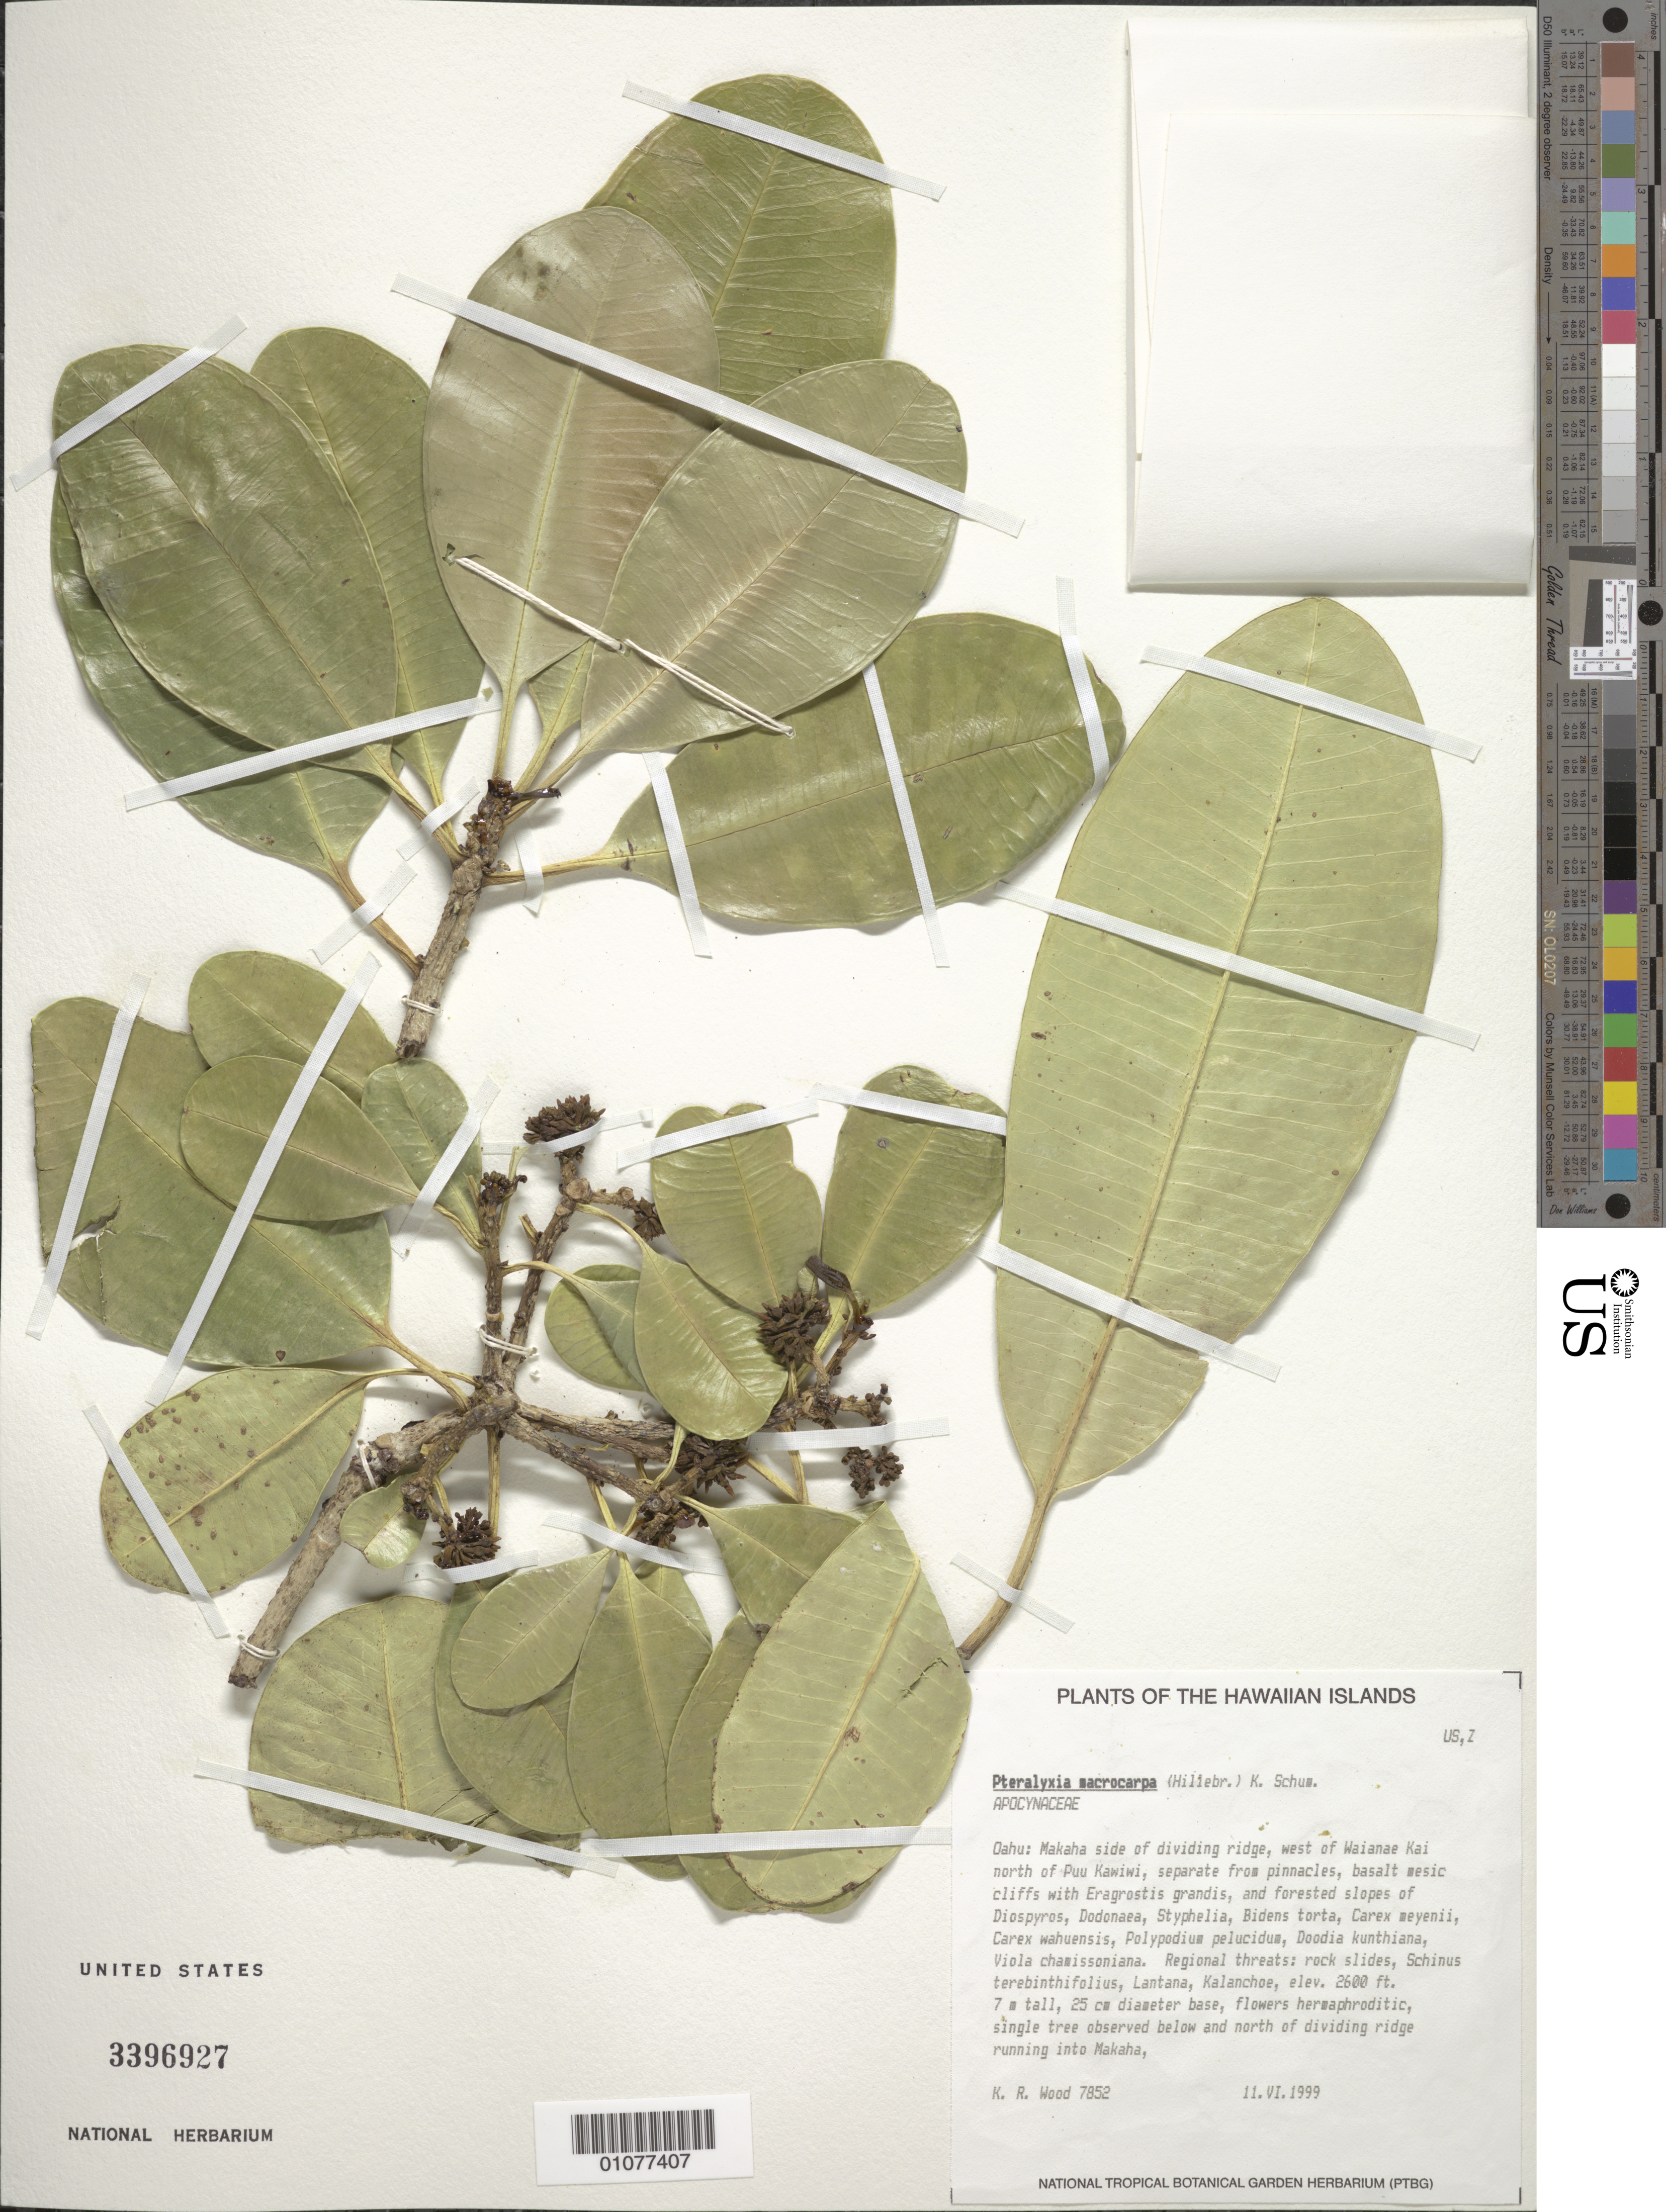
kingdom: Plantae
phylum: Tracheophyta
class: Magnoliopsida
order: Gentianales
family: Apocynaceae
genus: Pteralyxia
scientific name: Pteralyxia macrocarpa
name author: (Hillebr.) K. Schum.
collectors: K. R. Wood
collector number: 7852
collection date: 1999-06-11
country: United States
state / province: Hawaii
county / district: Honolulu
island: Oahu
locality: Makaha side of dividing ridge, W of Waianae Kai N of Puu Kawiwi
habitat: basalt mesic cliffs; rock slides, schinus terebinthifolius, Lantana, Kalanchoe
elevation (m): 823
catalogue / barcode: US 3396927